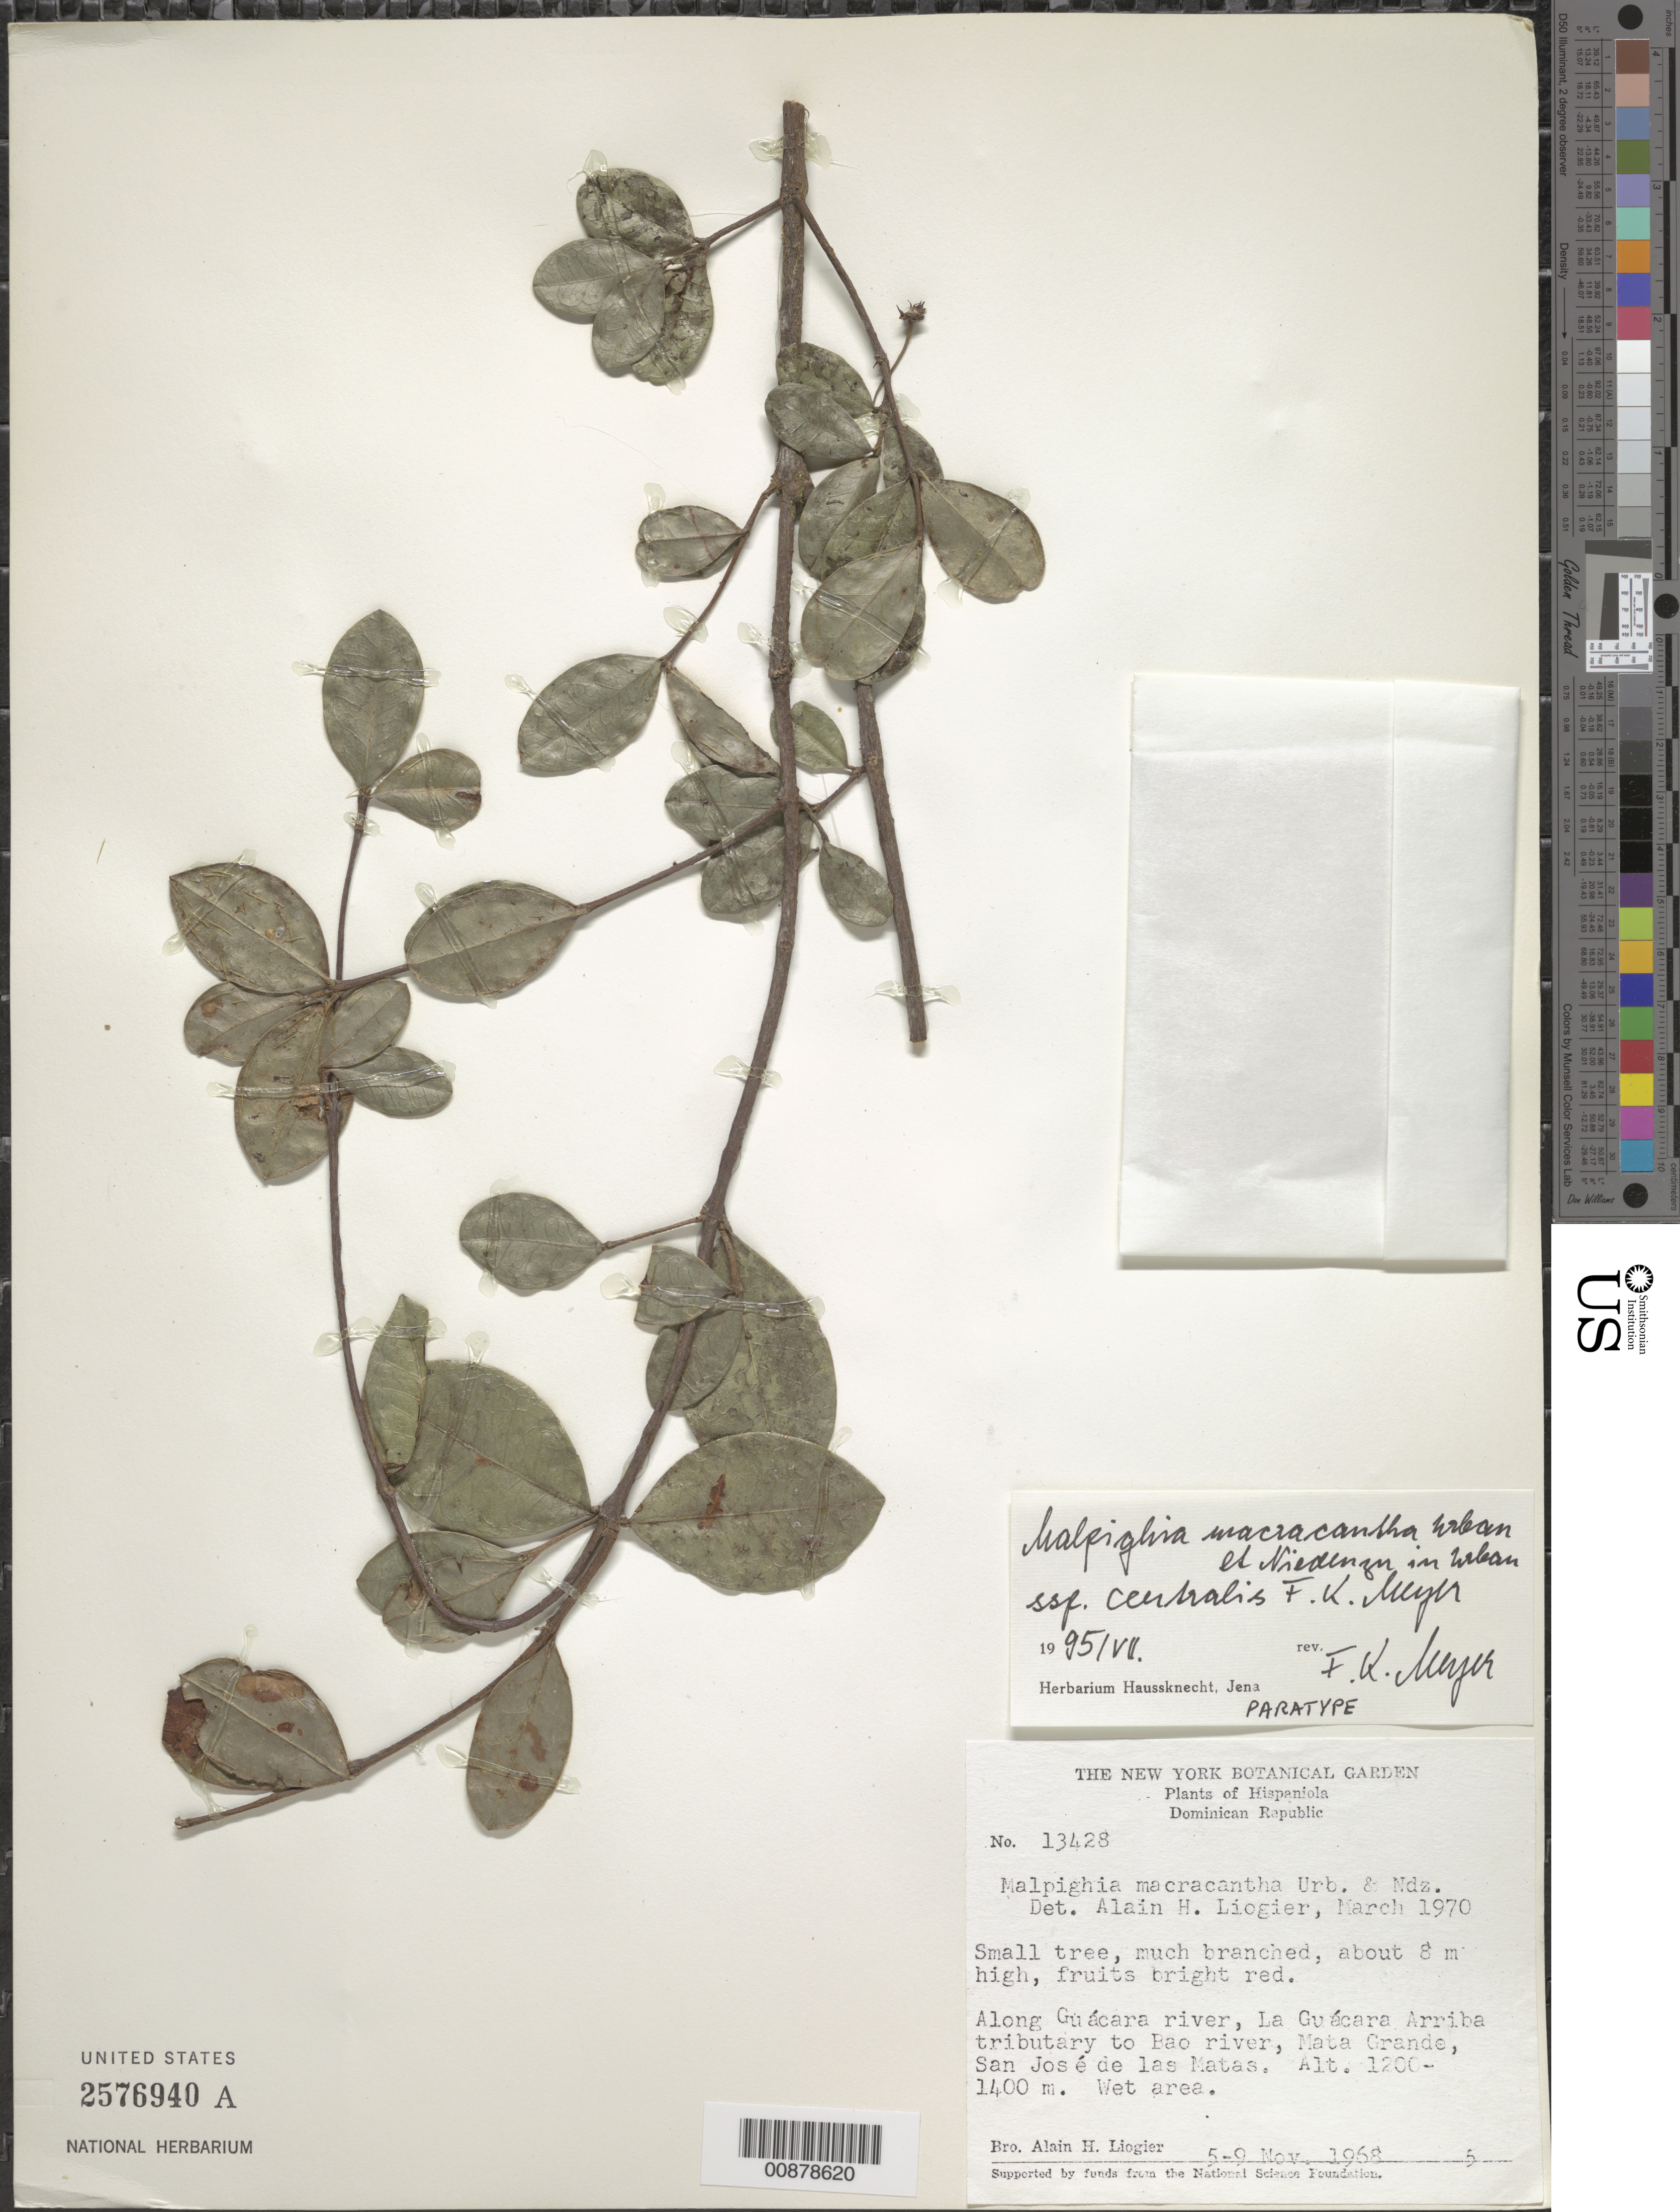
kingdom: Plantae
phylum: Tracheophyta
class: Magnoliopsida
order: Malpighiales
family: Malpighiaceae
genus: Malpighia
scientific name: Malpighia macracantha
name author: Urb. & Nied.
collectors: A. H. Liogier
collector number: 13428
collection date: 1968-11-05/1968-11-09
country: Dominican Republic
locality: Hispaniola. Along Guácara river, La Guácara Arriba tributary to Bao river, Mata Grande, San José de las Matas.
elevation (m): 1200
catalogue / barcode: US 2576940A